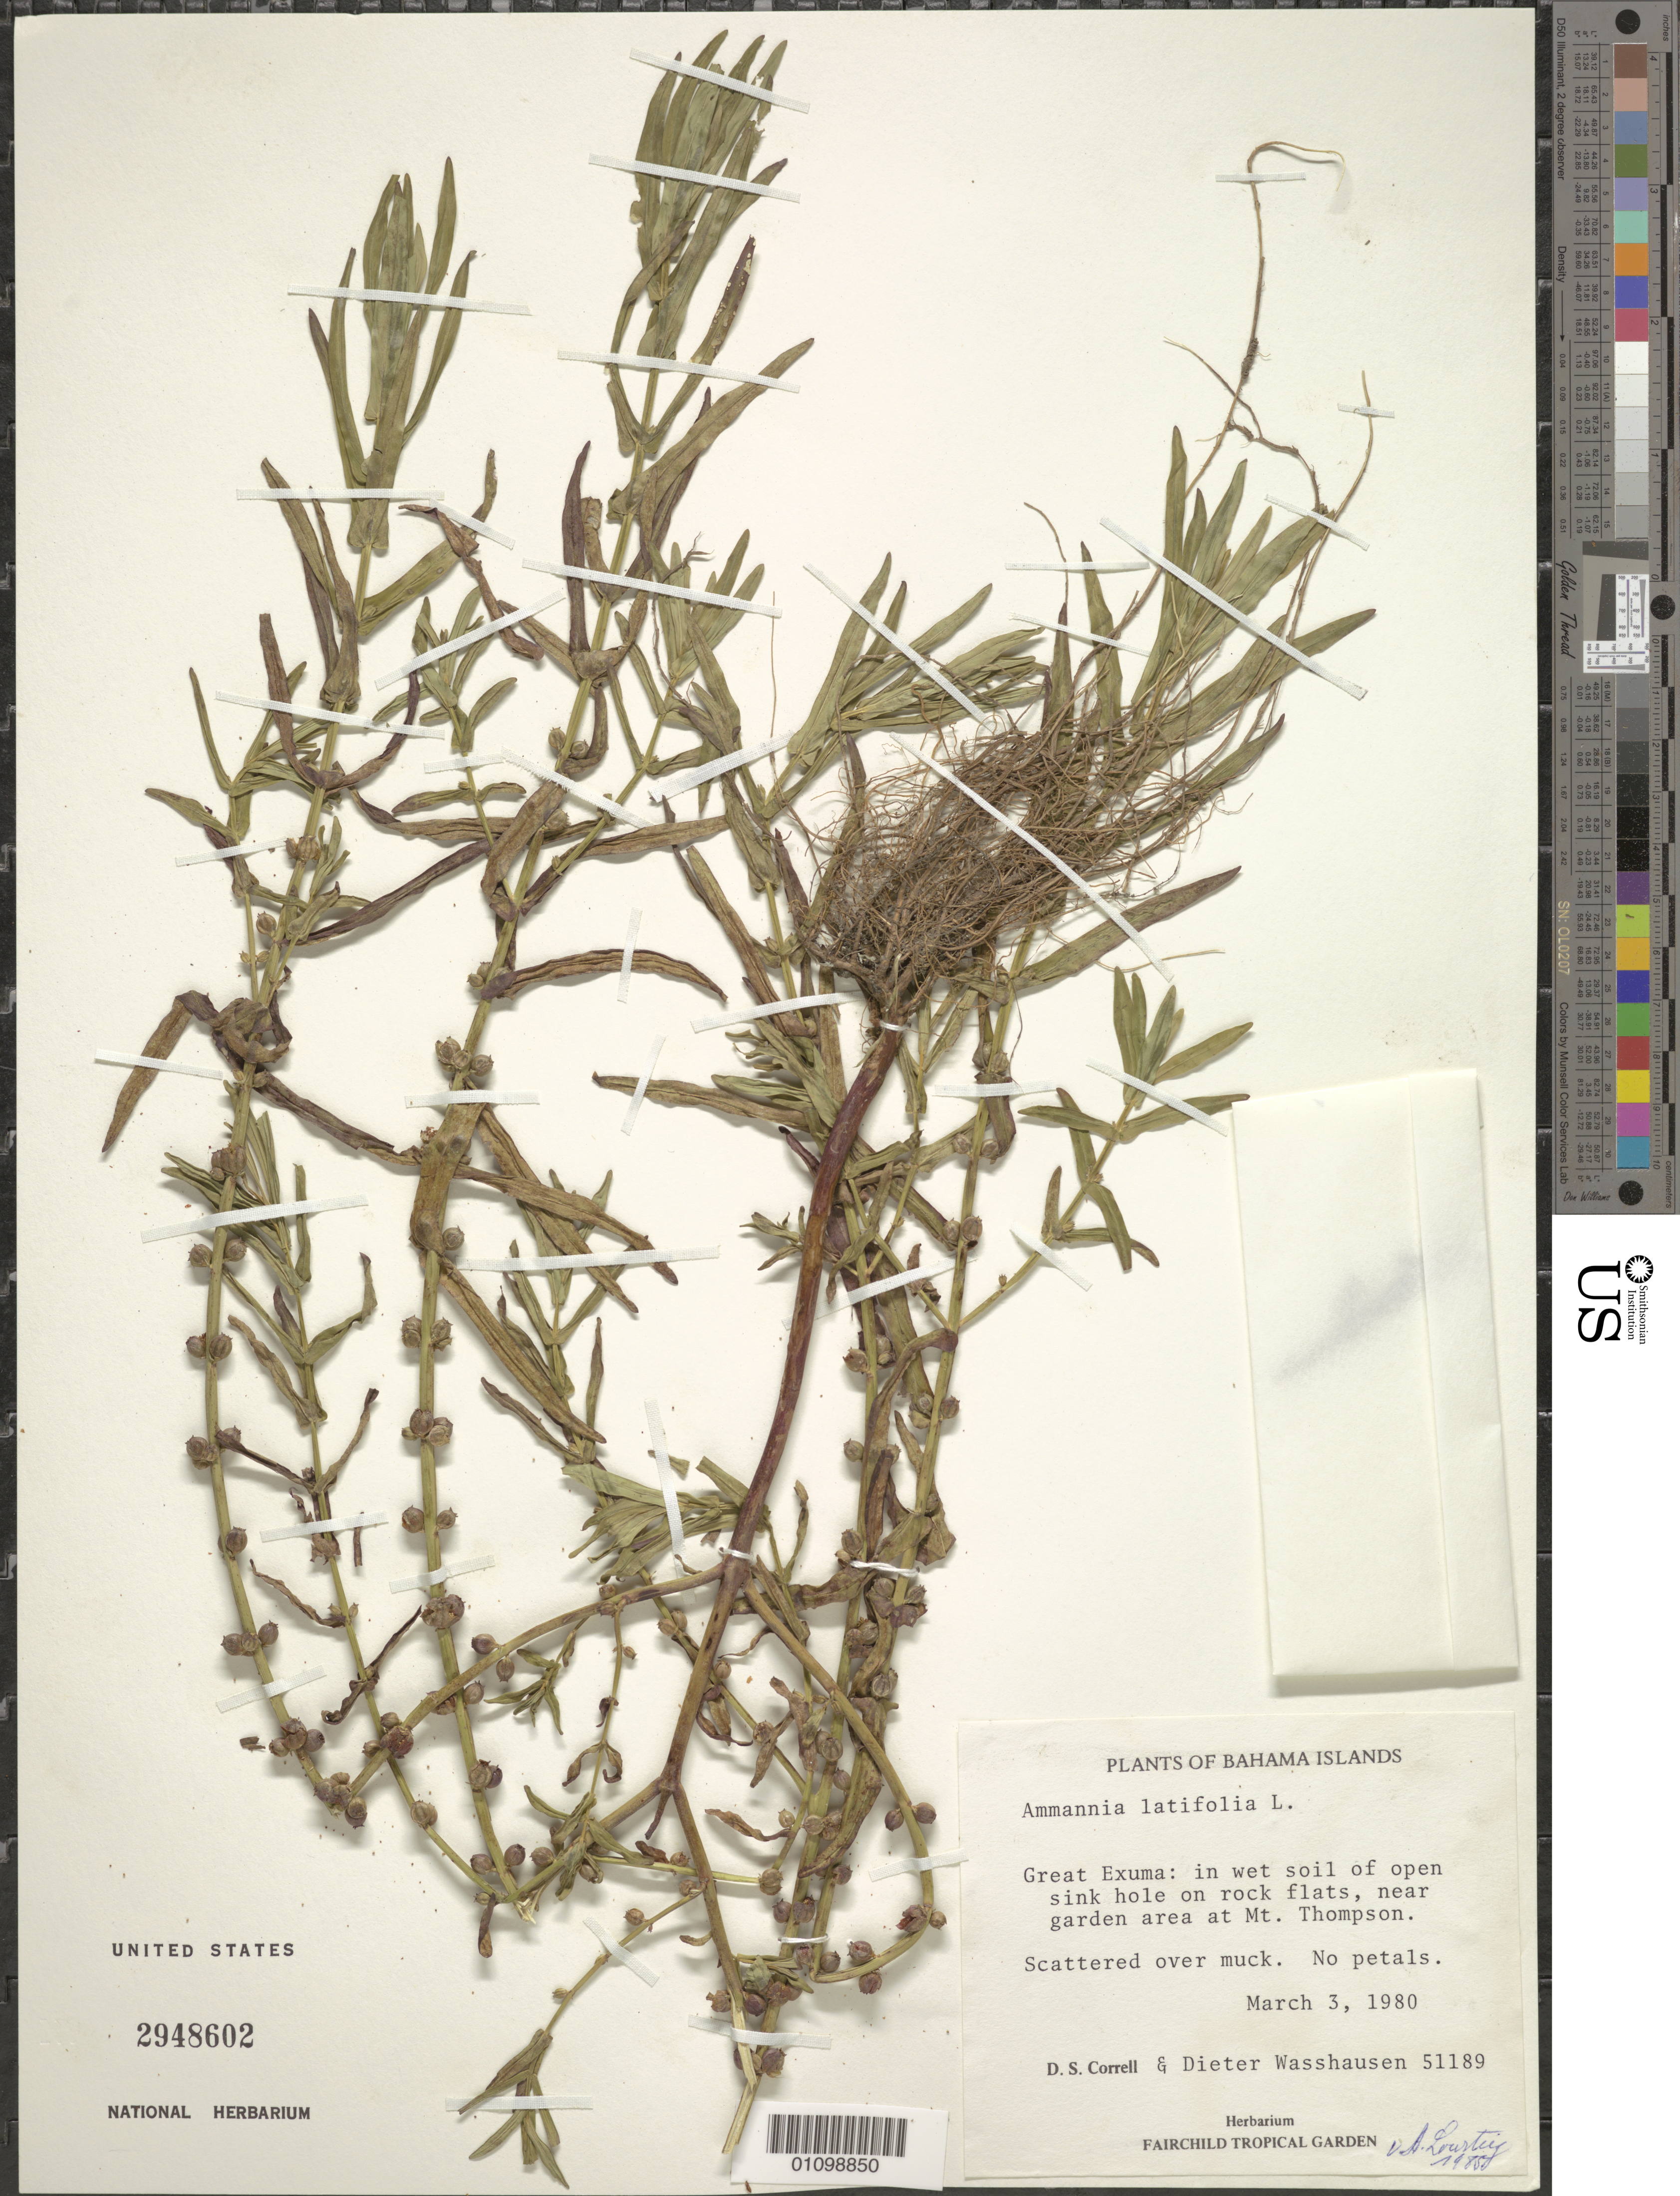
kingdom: Plantae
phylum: Tracheophyta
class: Magnoliopsida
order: Myrtales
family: Lythraceae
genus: Ammannia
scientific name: Ammannia latifolia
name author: L.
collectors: D. S. Correll & D. C. Wasshausen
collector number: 51189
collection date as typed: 03 Mar 1980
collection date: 1980-03-03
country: Bahamas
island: Great Exuma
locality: In wet soil of open sink hole on rock flats, near garden area at Mt. Thompson.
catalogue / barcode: US 2948602